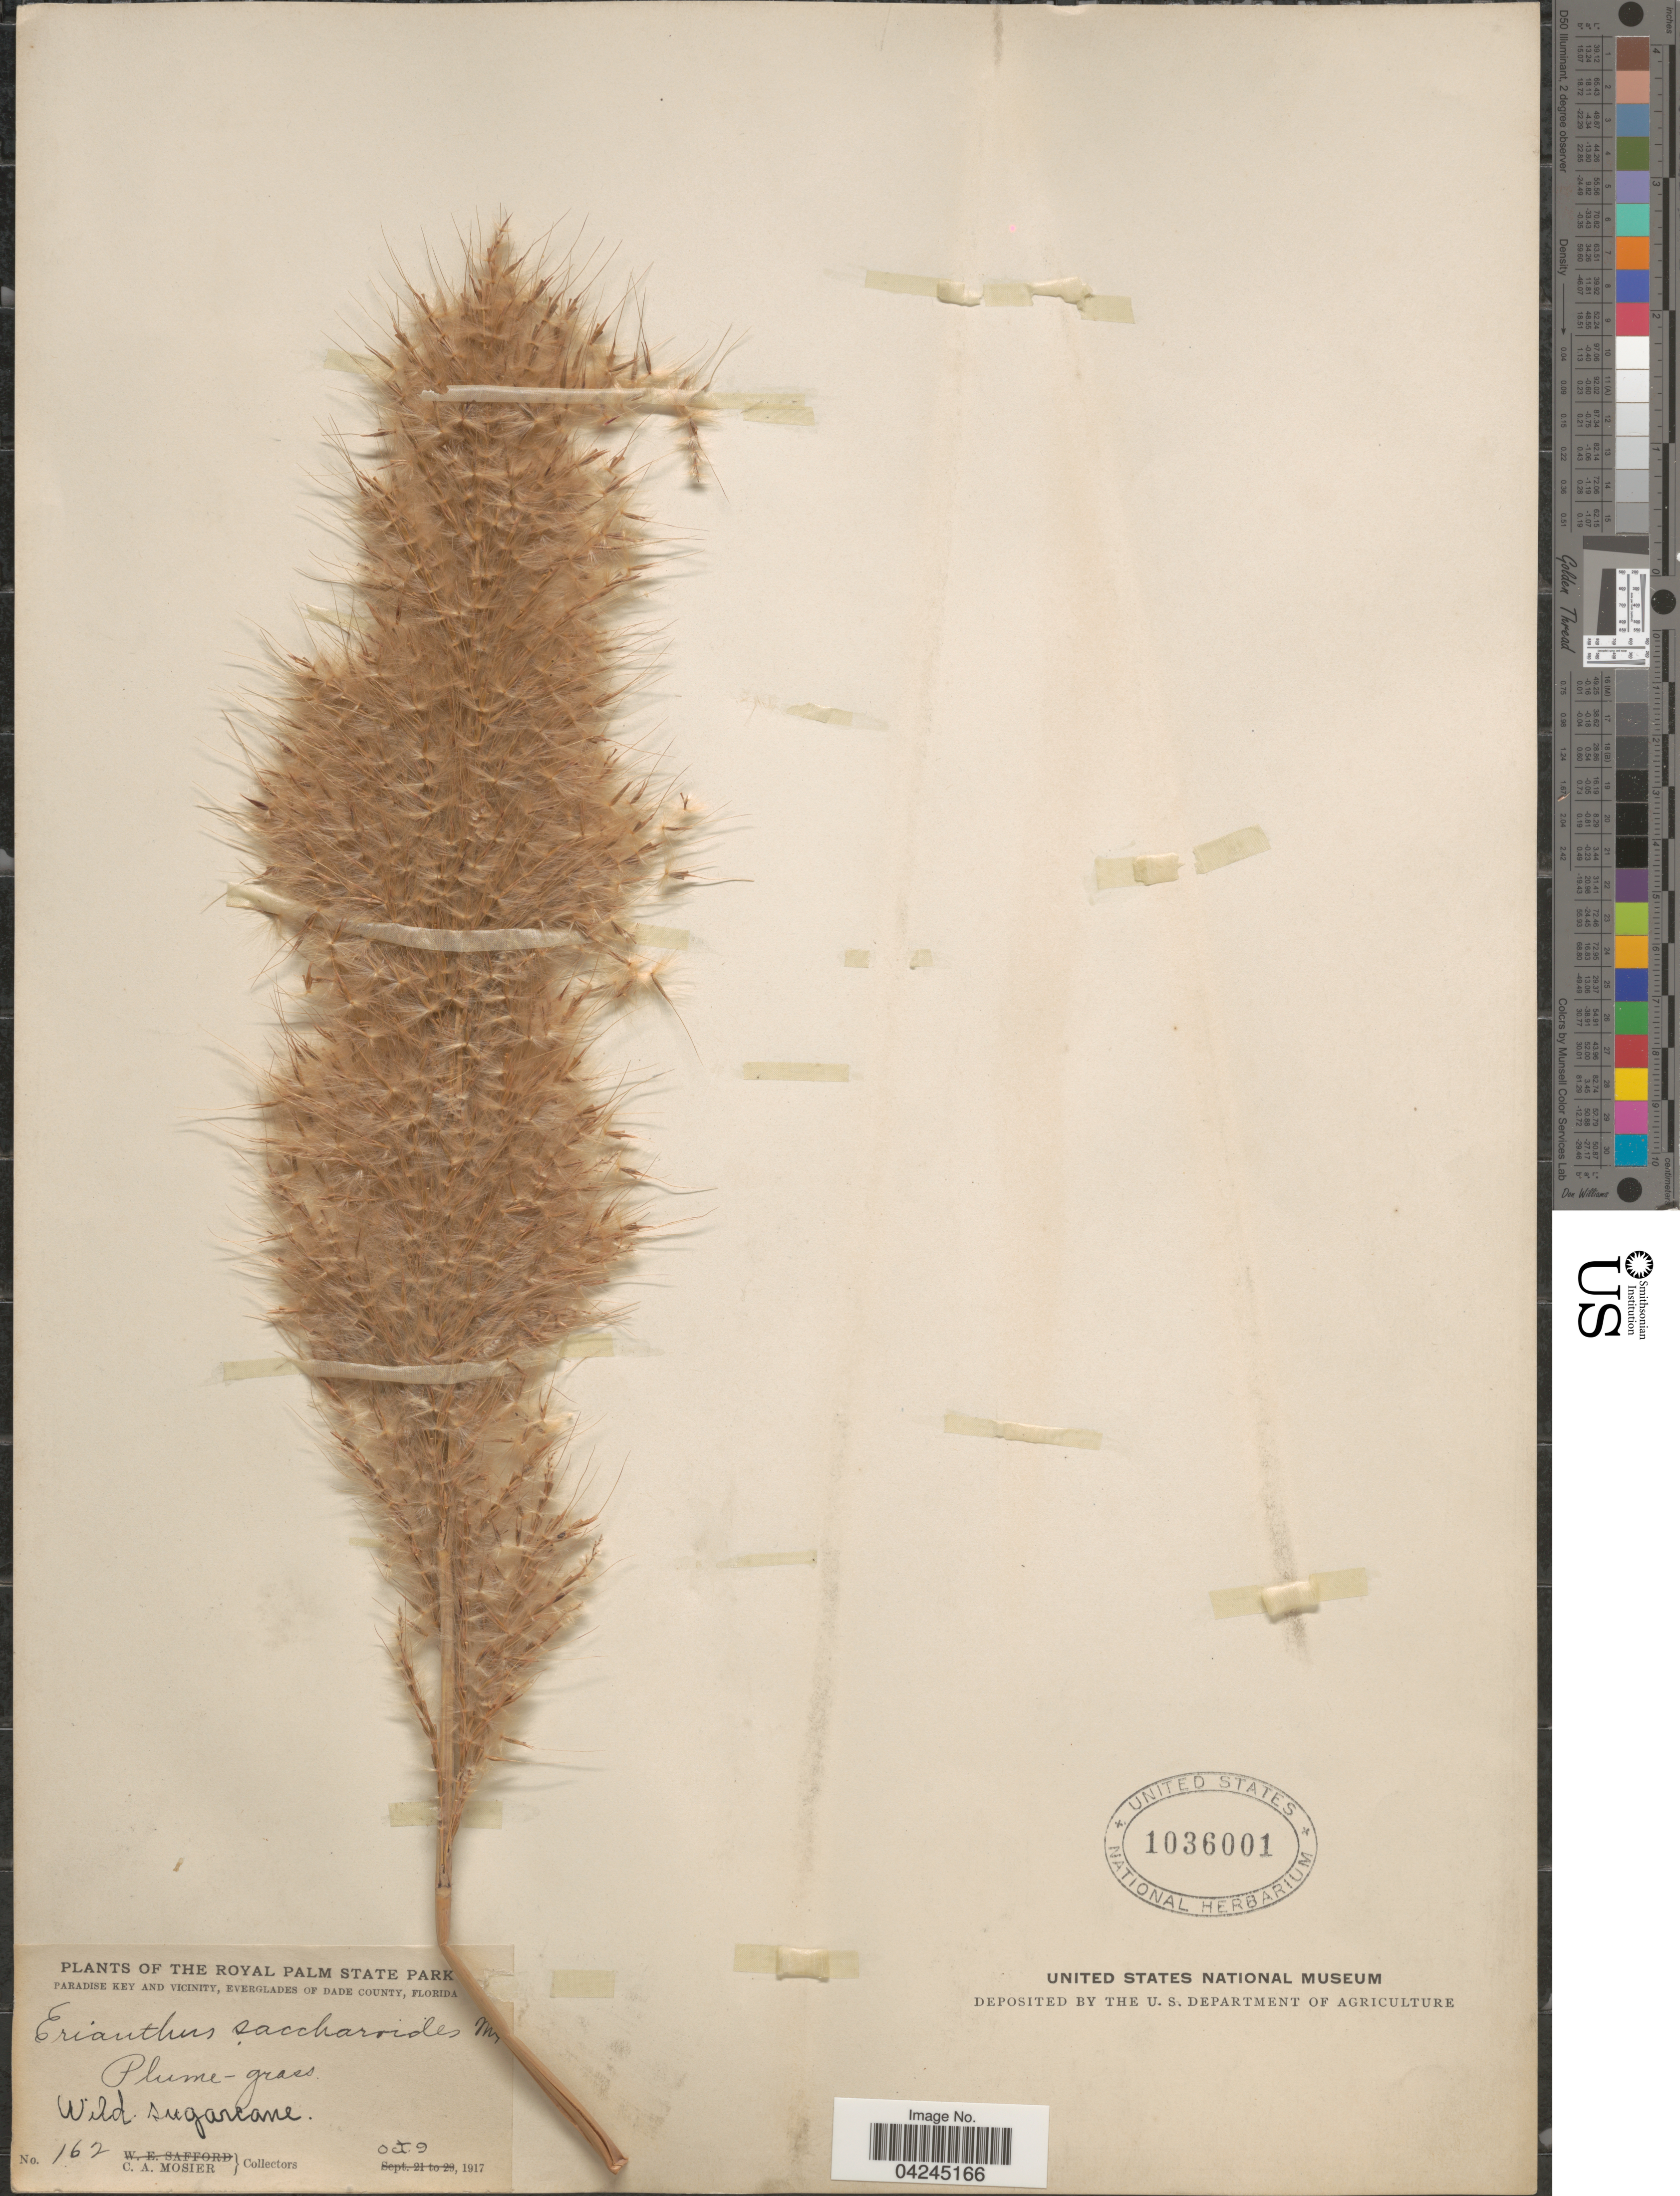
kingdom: Plantae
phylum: Tracheophyta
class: Liliopsida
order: Poales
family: Poaceae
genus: Erianthus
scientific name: Erianthus giganteus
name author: (Walter) P. Beauv.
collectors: C. A. Mosier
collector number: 162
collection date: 1917-10-09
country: United States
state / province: Florida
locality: Royal Palm State Park. Paradise Key and vicinity, Everglades of Dade County.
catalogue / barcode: US 1036001